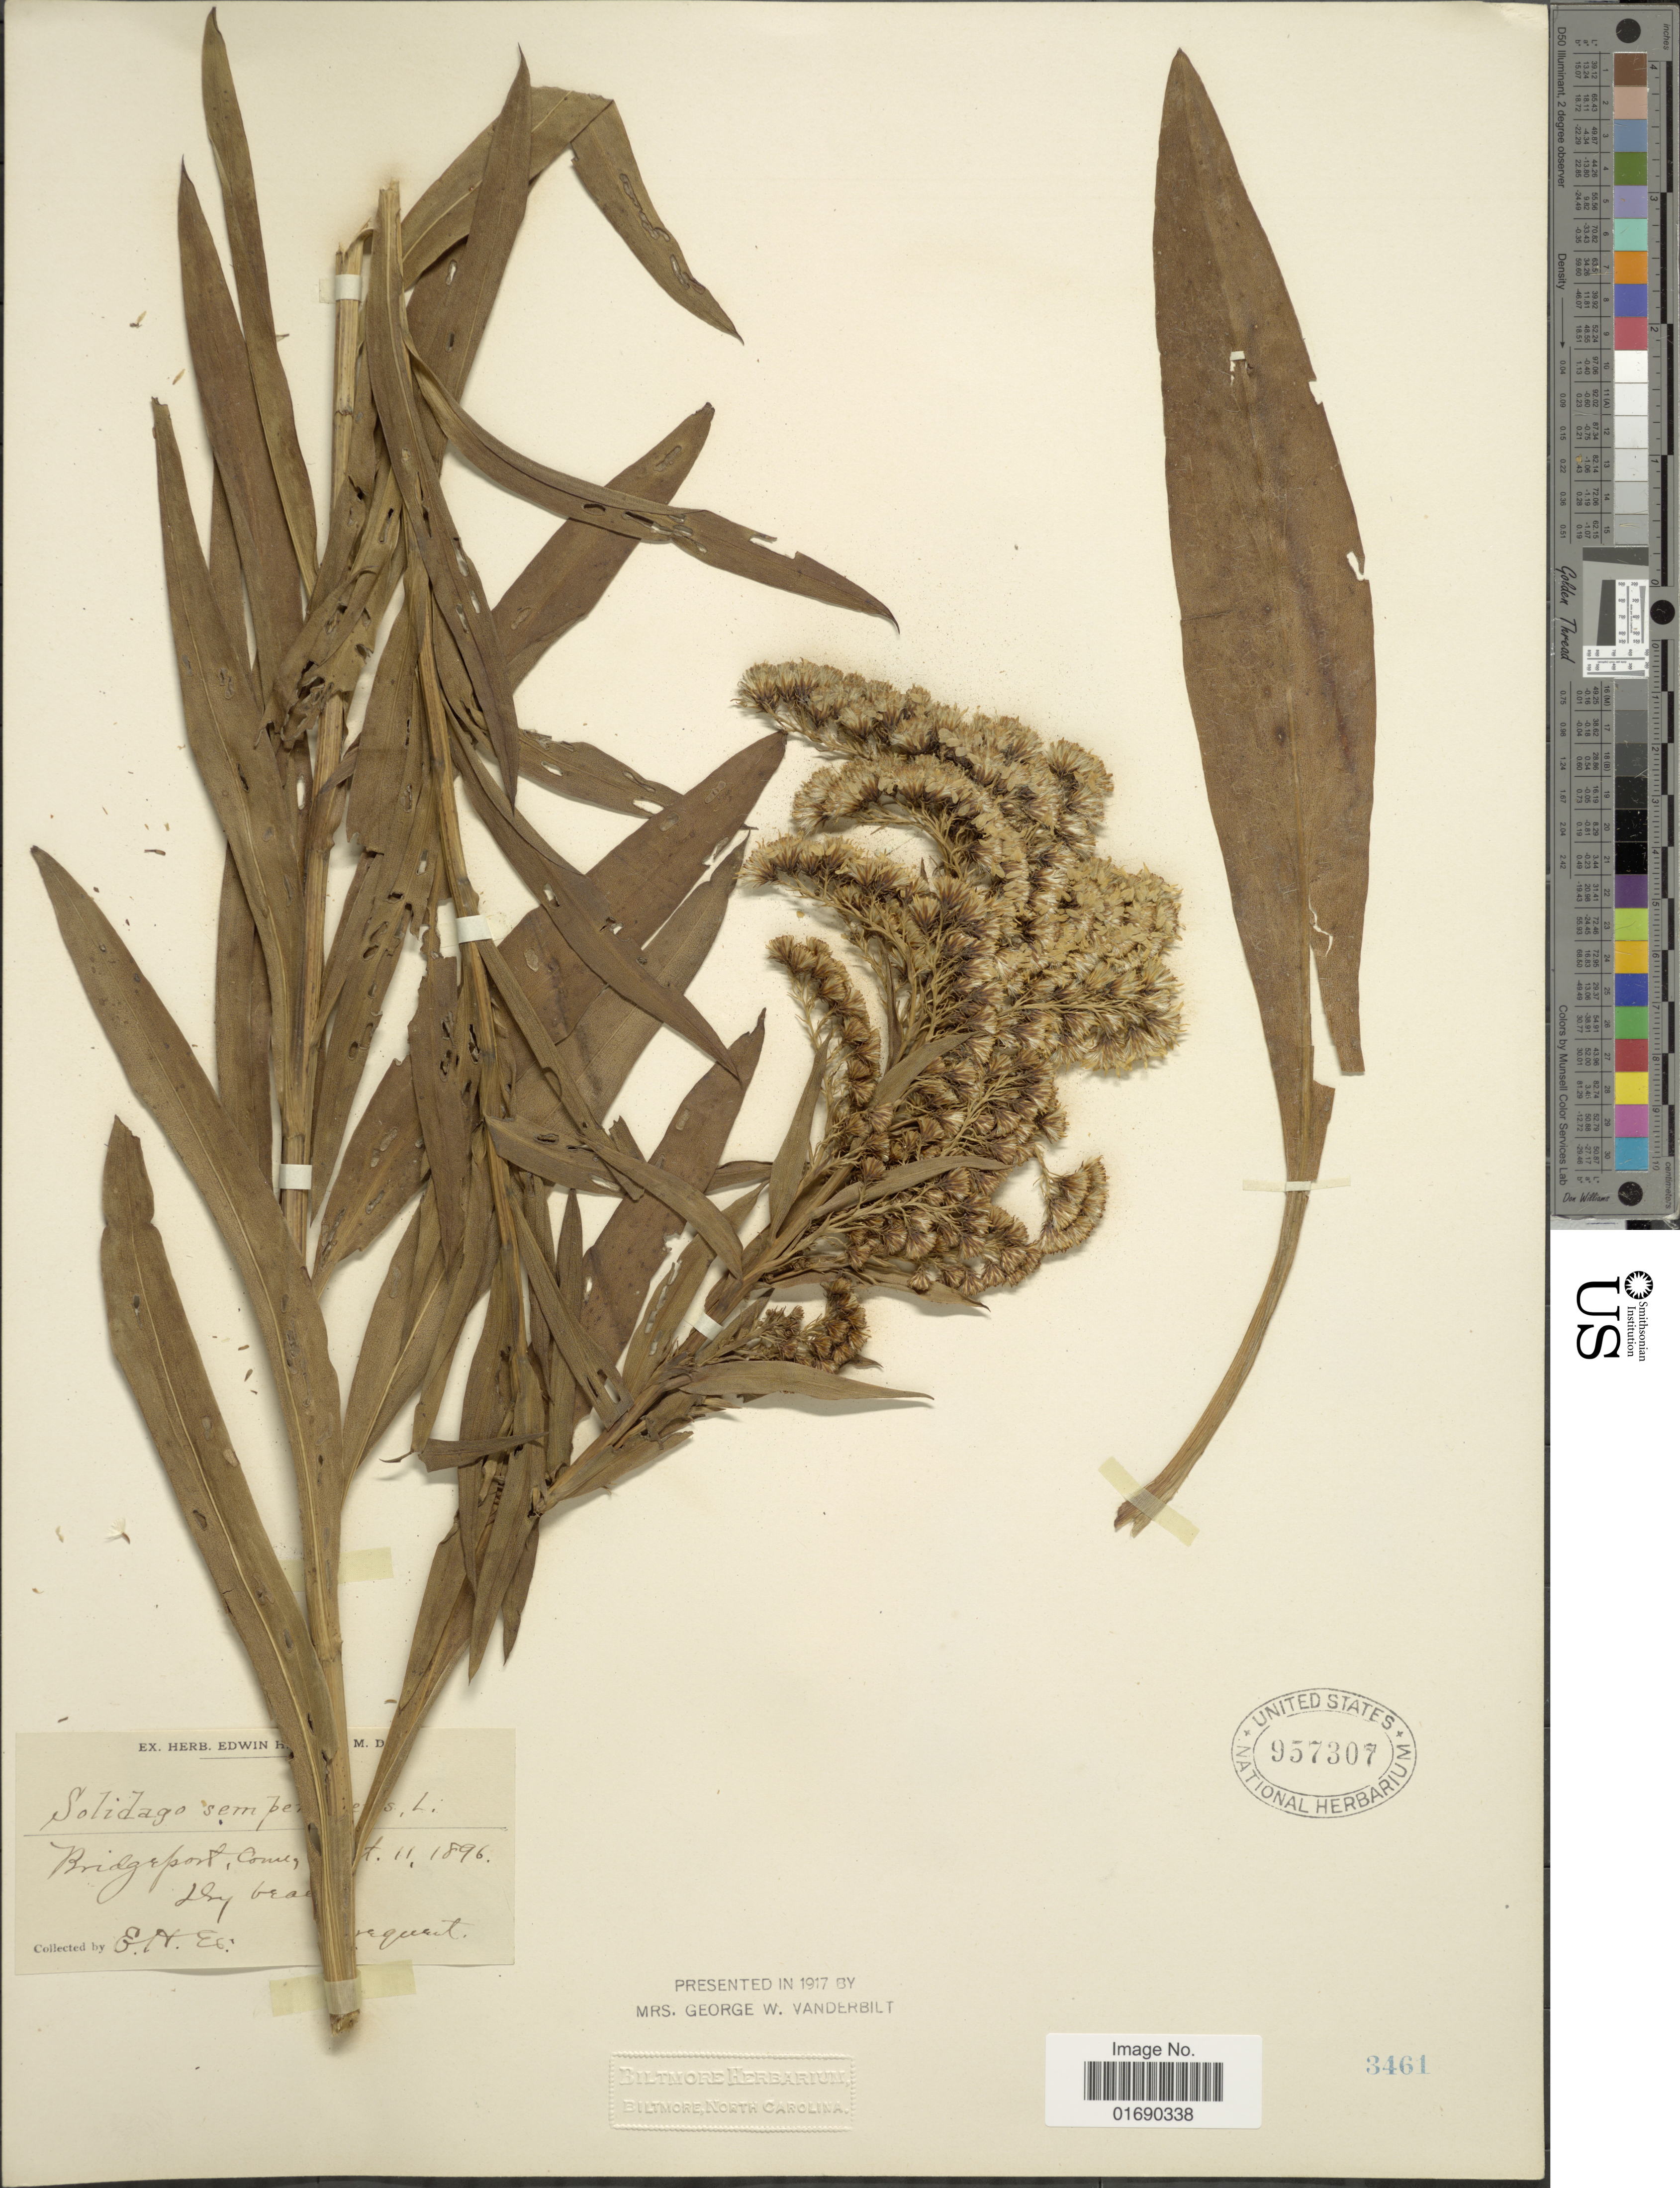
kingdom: Plantae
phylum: Tracheophyta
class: Magnoliopsida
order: Asterales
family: Asteraceae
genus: Solidago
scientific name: Solidago sempervirens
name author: L.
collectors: E. H. E.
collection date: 1896-11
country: United States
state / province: Connecticut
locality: Bridgeport, Dry beach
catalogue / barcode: US 957307